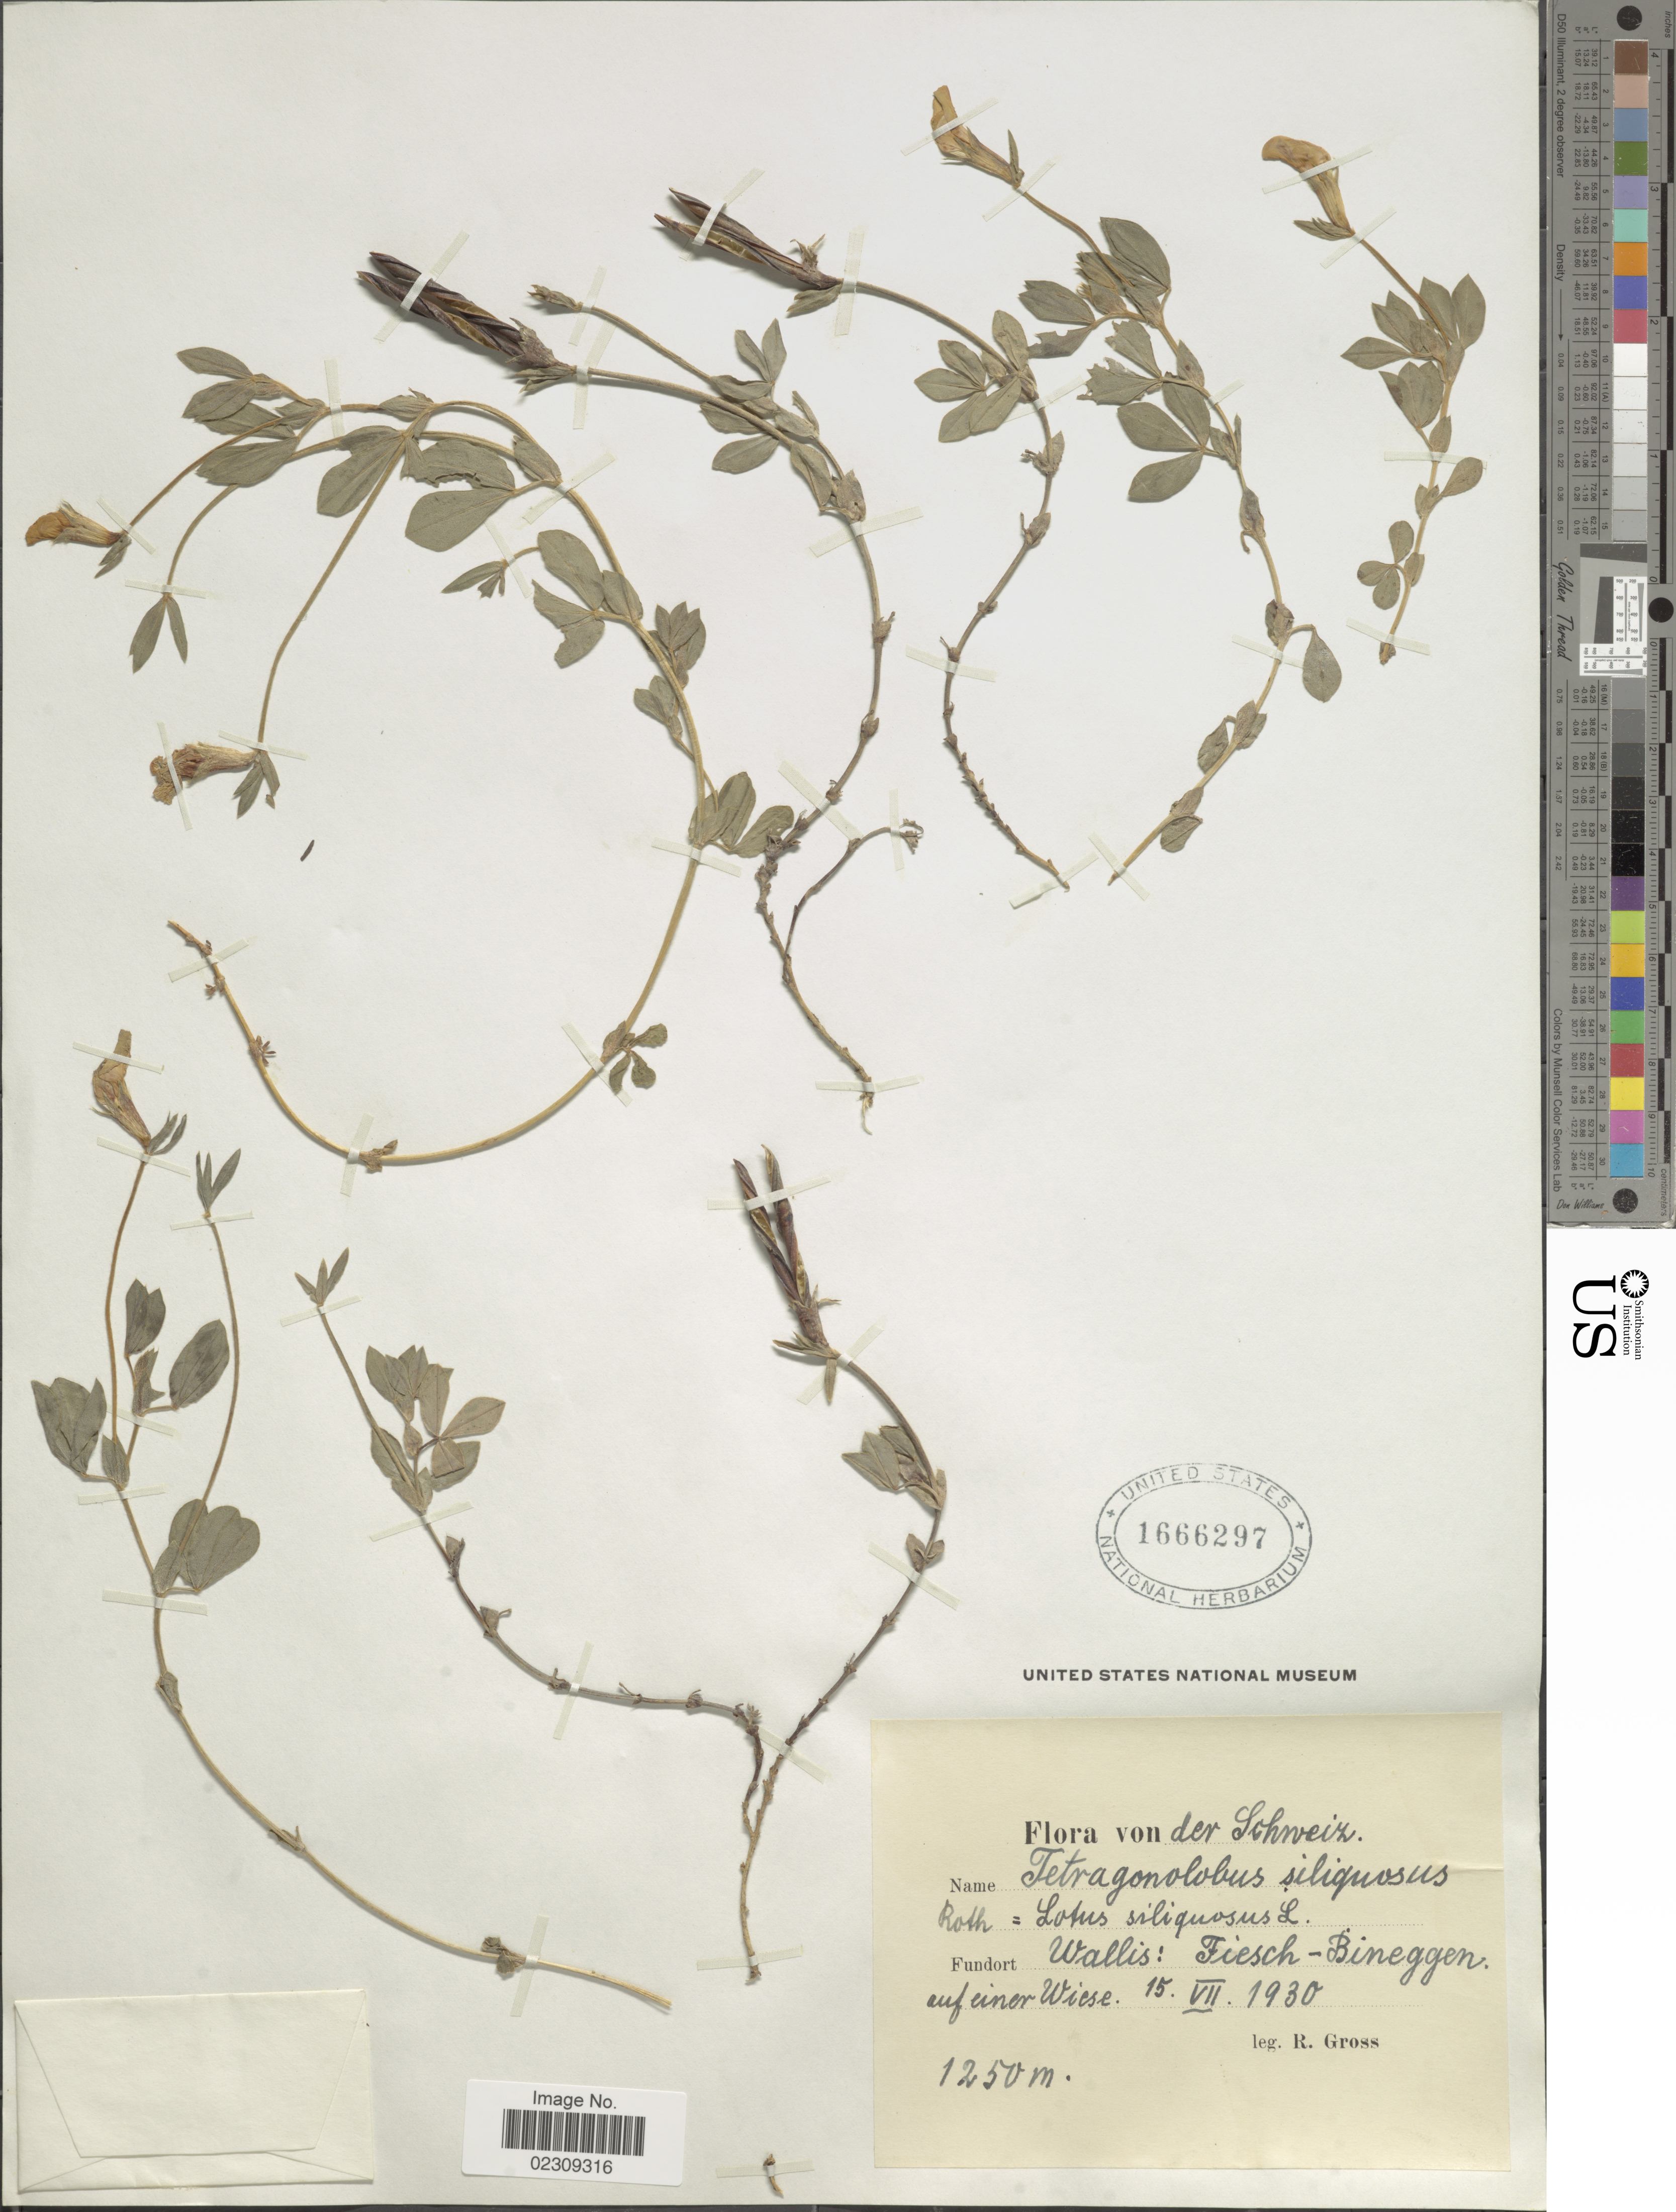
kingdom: Plantae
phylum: Tracheophyta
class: Magnoliopsida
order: Fabales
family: Fabaceae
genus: Tetragonolobus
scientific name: Tetragonolobus siliquosus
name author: Roth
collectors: R. Gross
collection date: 1930-07-15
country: Wallis and Futuna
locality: Der Schweiz, Wallis: Fiesh-Bineggen auf einer Wiese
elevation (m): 1250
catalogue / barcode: US 1666297